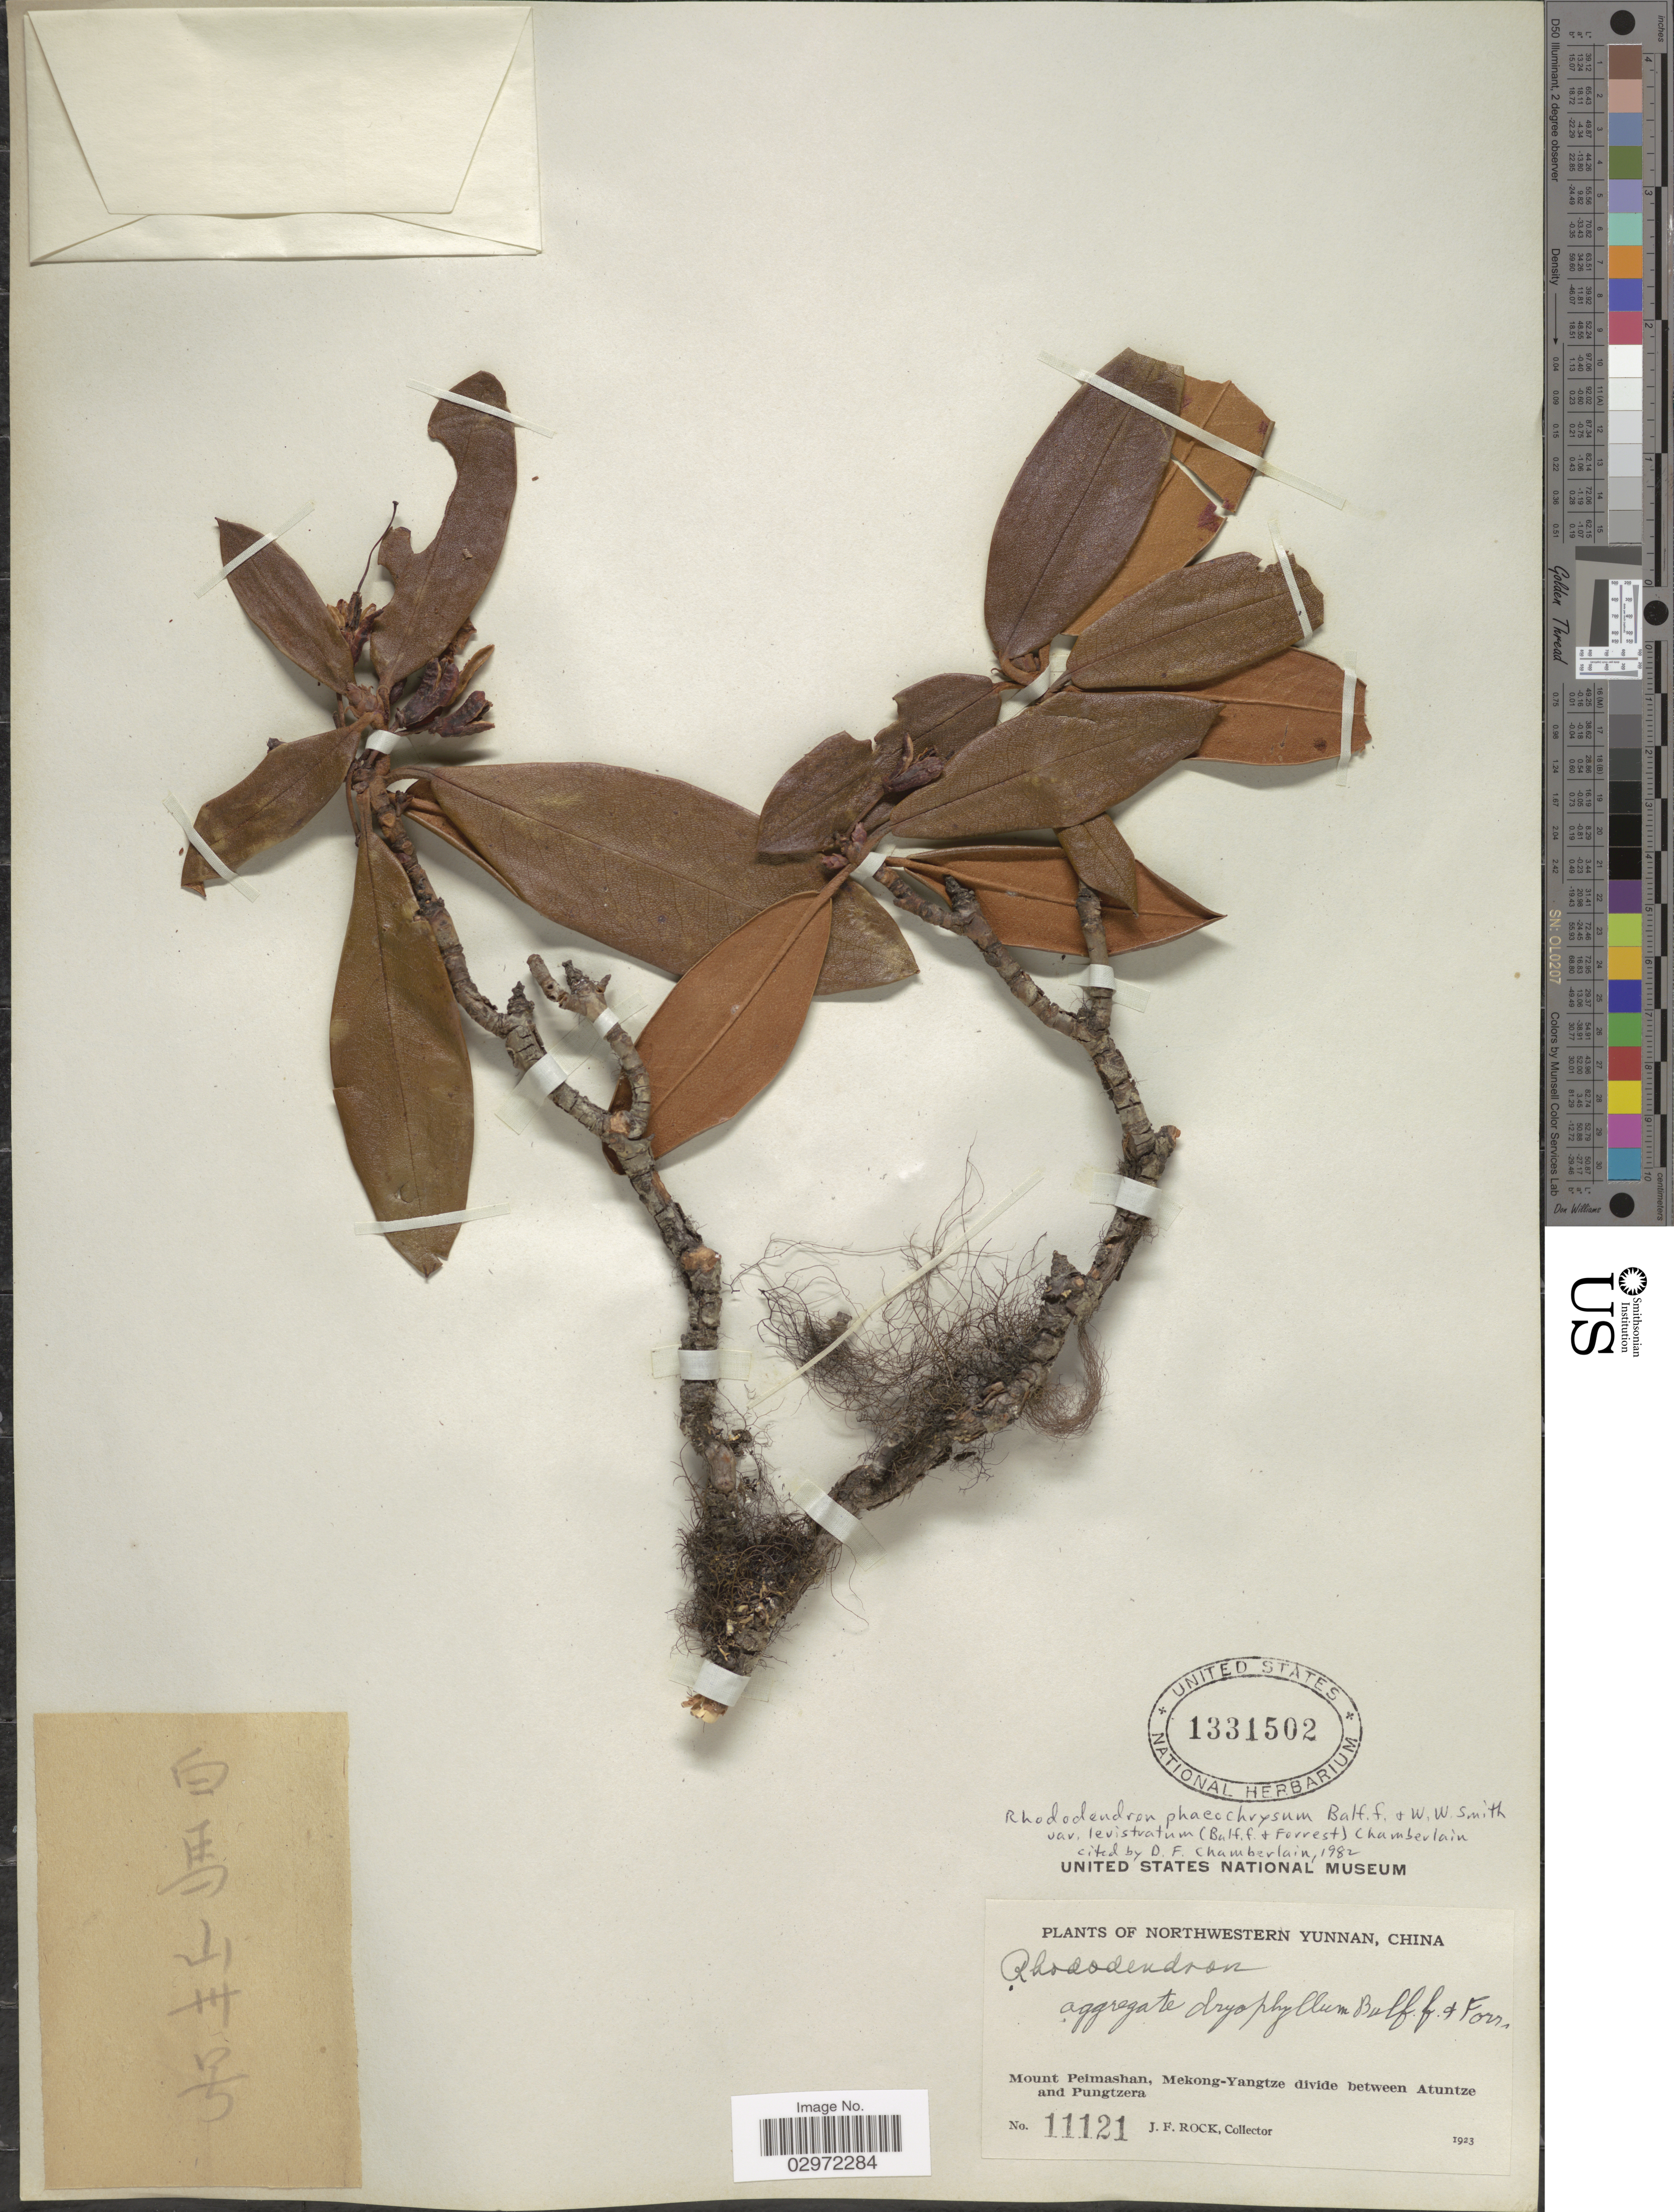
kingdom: Plantae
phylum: Tracheophyta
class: Magnoliopsida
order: Ericales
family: Ericaceae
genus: Rhododendron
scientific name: Rhododendron phaeochrysum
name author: Balf. f. & W.W. Sm.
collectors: J. Rock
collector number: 11121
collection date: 1923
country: China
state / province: Yunnan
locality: Northwestern Yunnan, Mount Peimashan, Mekong-Yangtze divide between Atuntze and Pungtzera.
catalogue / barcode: US 1331502